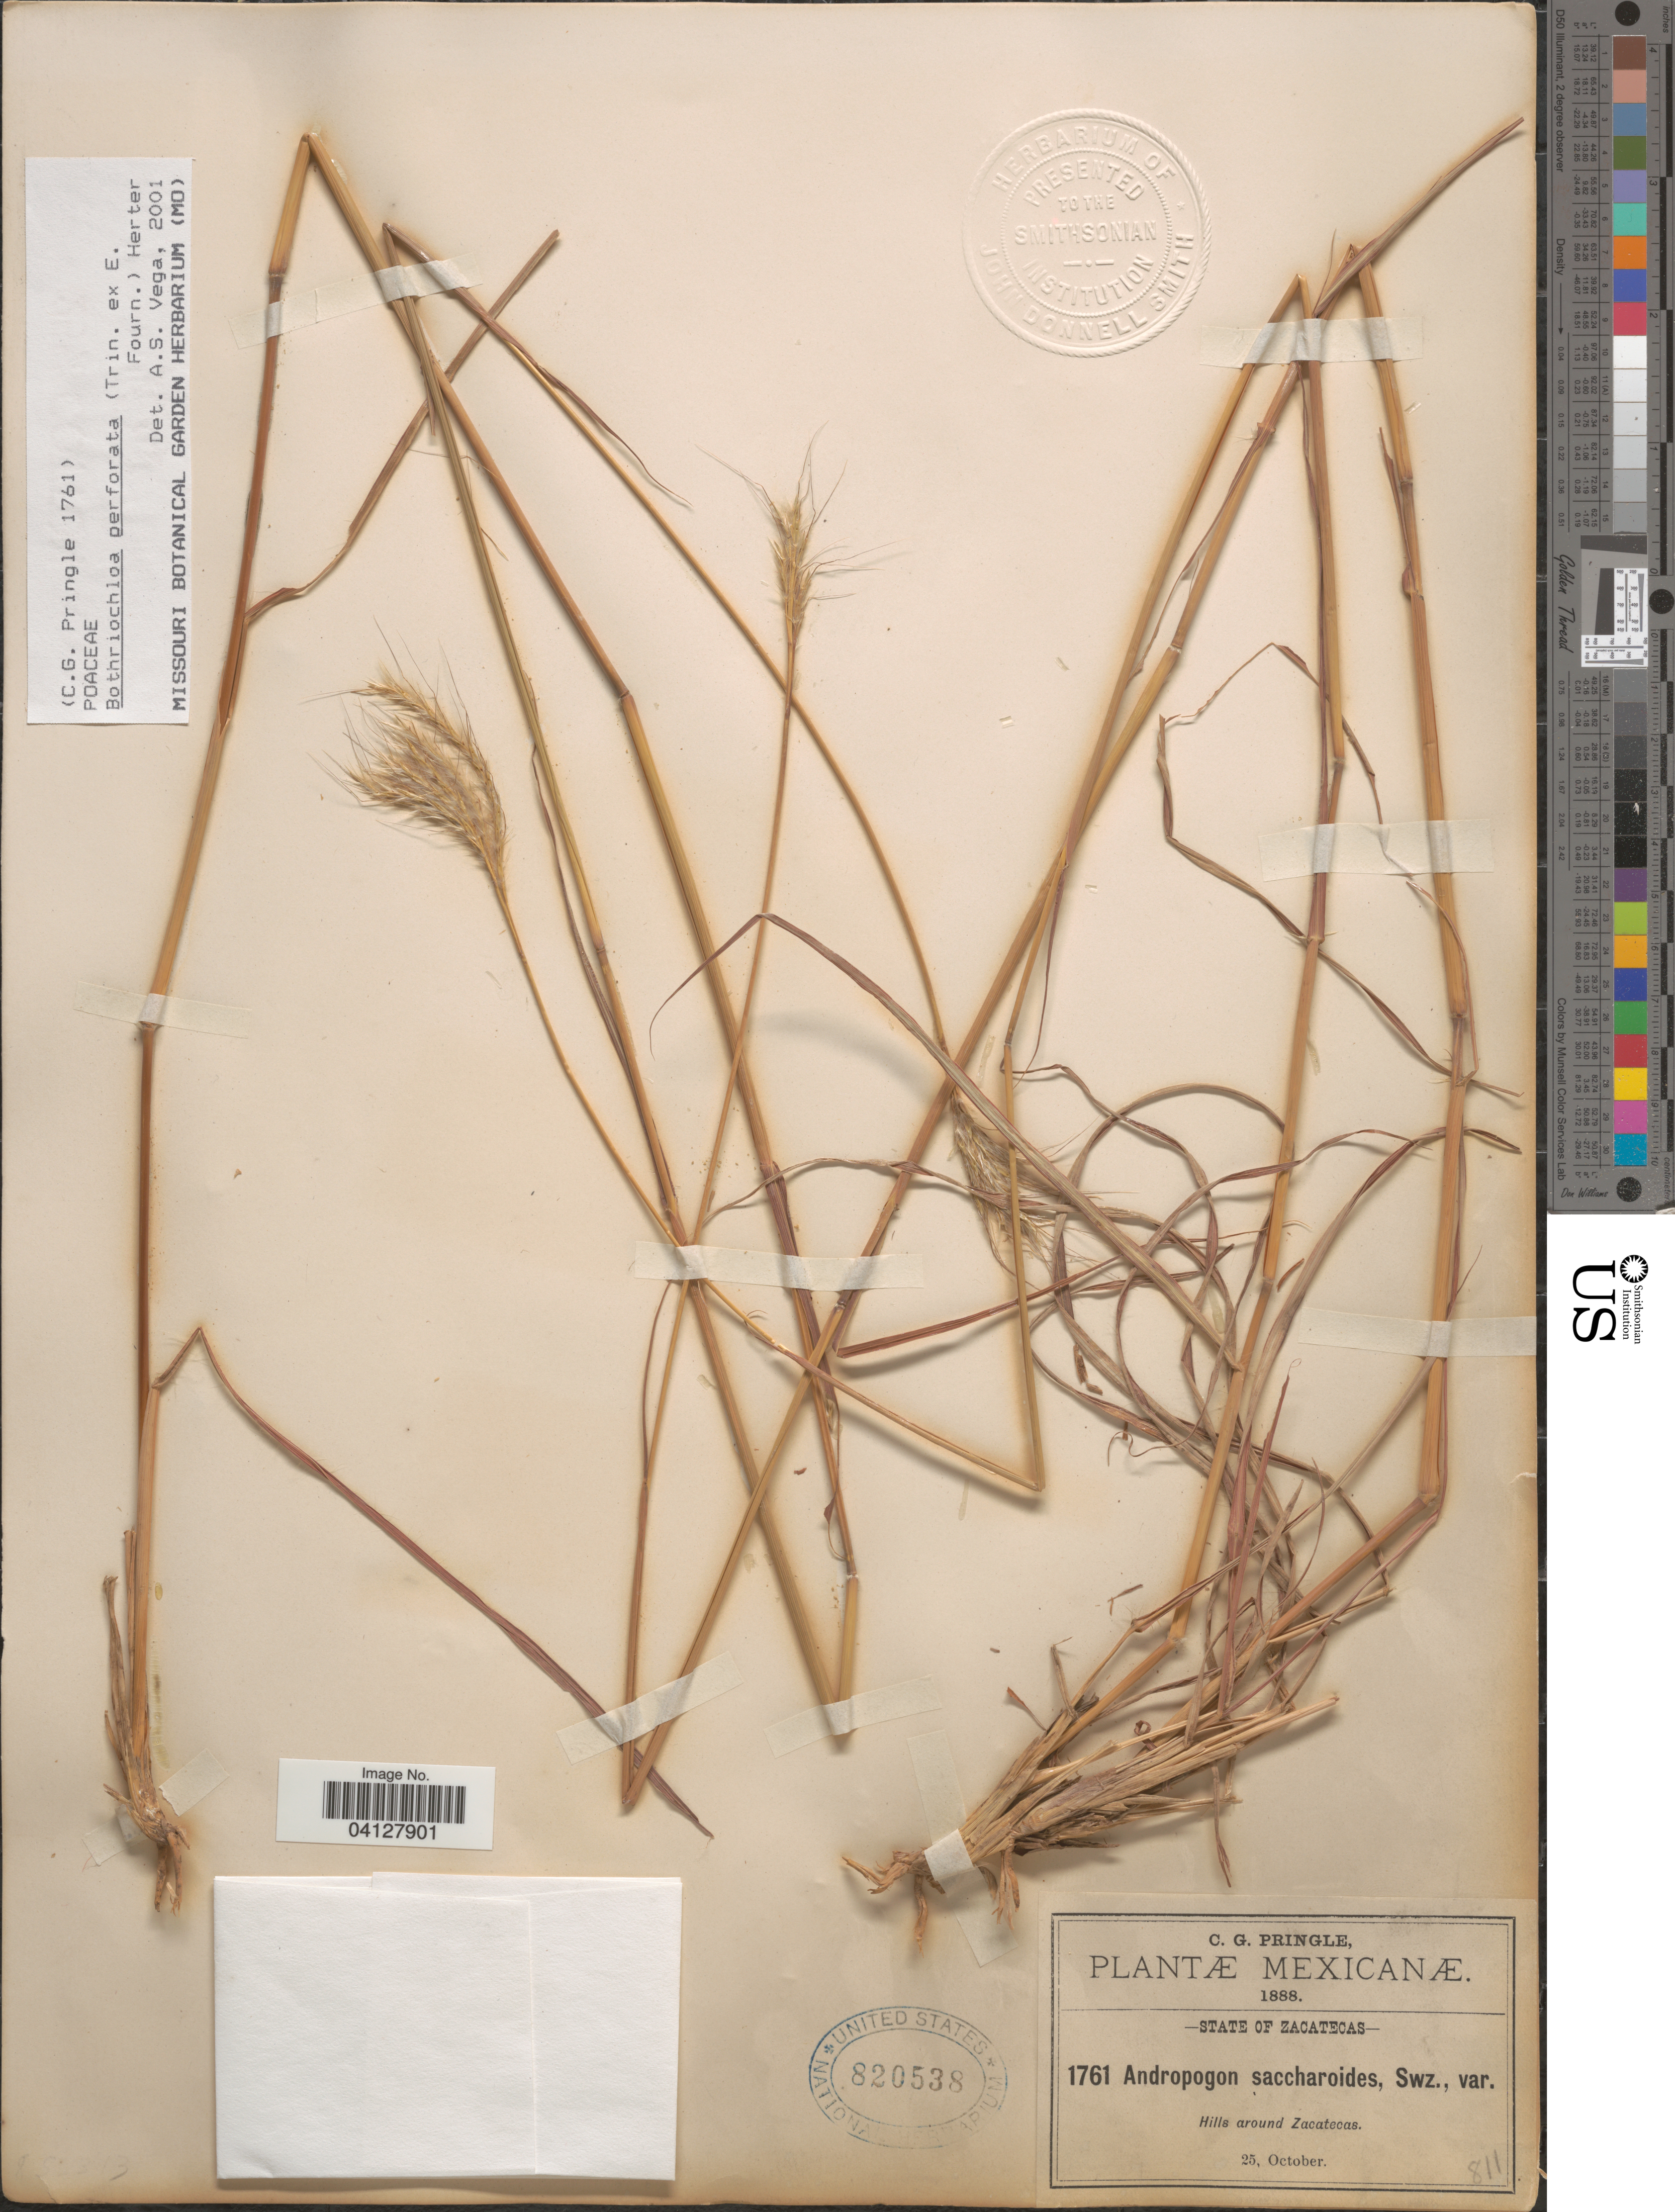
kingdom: Plantae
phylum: Tracheophyta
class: Liliopsida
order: Poales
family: Poaceae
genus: Bothriochloa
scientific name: Bothriochloa perforata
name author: (Trin. ex E. Fourn.) Herter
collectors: C. G. Pringle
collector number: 1761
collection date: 1888-10-25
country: Mexico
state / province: Zacatecas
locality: Hills around Zacatecas.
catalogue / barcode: US 820538